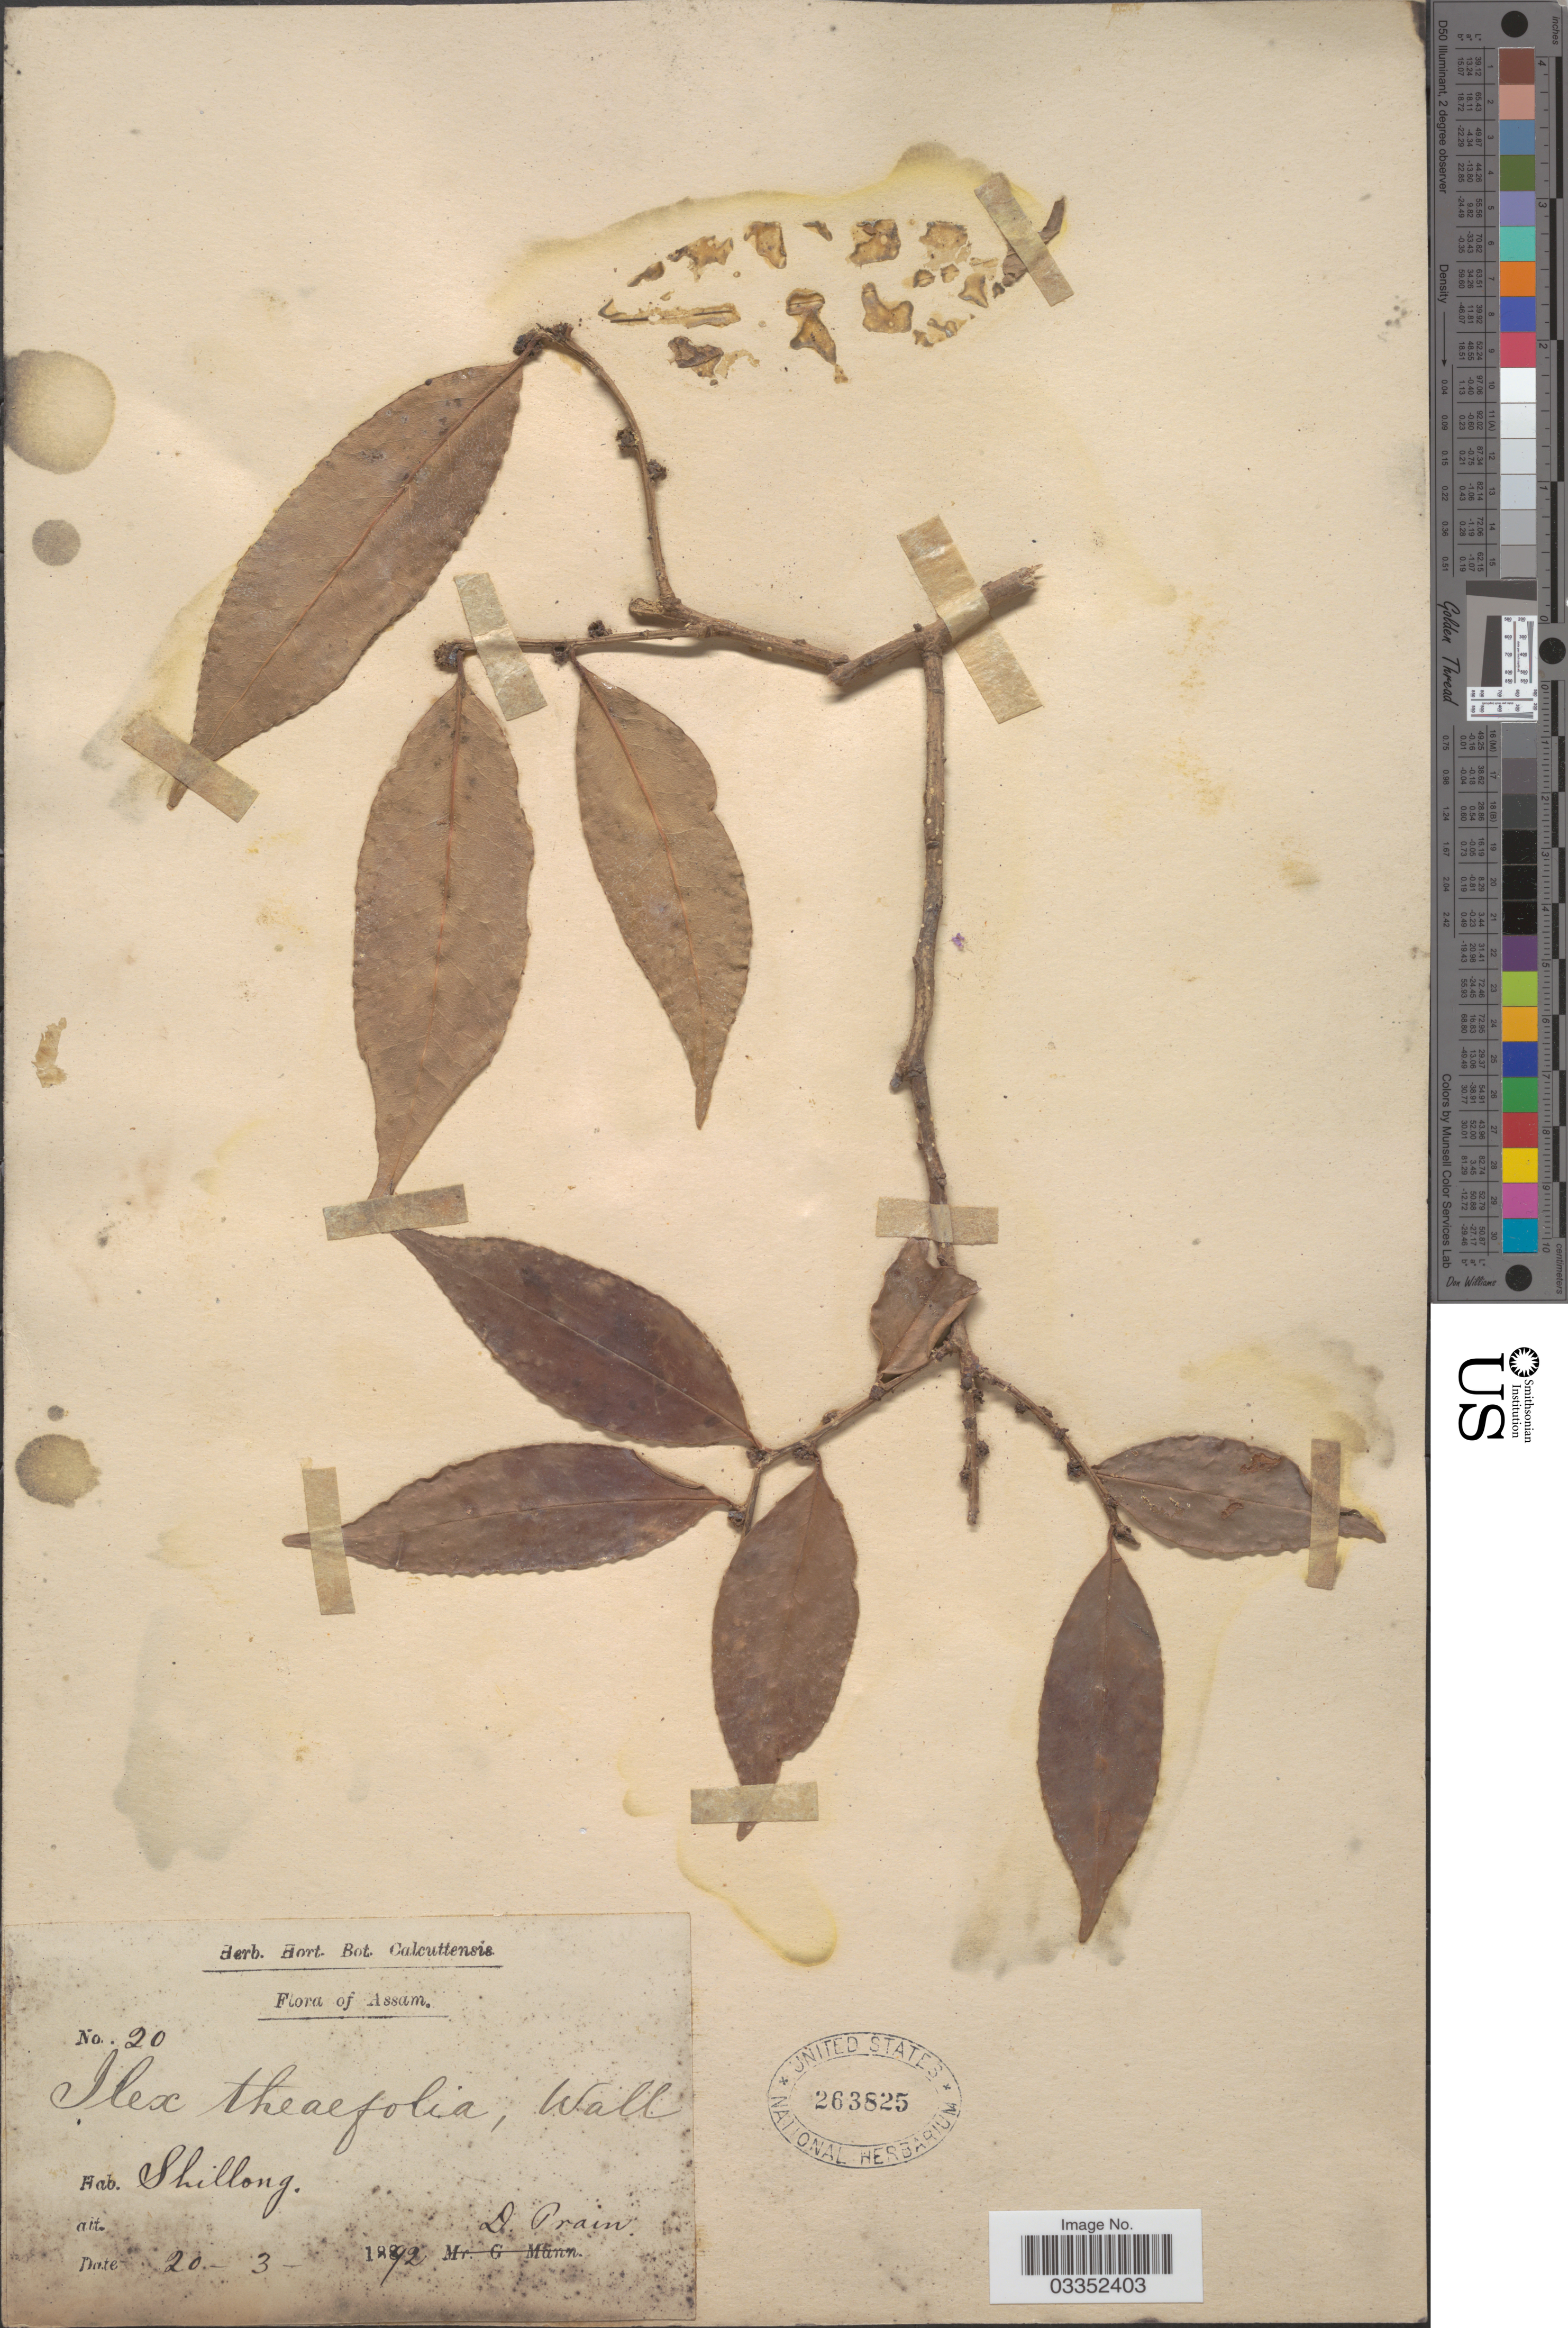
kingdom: Plantae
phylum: Tracheophyta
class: Magnoliopsida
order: Aquifoliales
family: Aquifoliaceae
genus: Ilex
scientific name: Ilex theifolia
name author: Hook. f.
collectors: D. Prain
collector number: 20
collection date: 1892-03-20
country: India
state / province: Meghalaya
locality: Shillong.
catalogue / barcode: US 263825